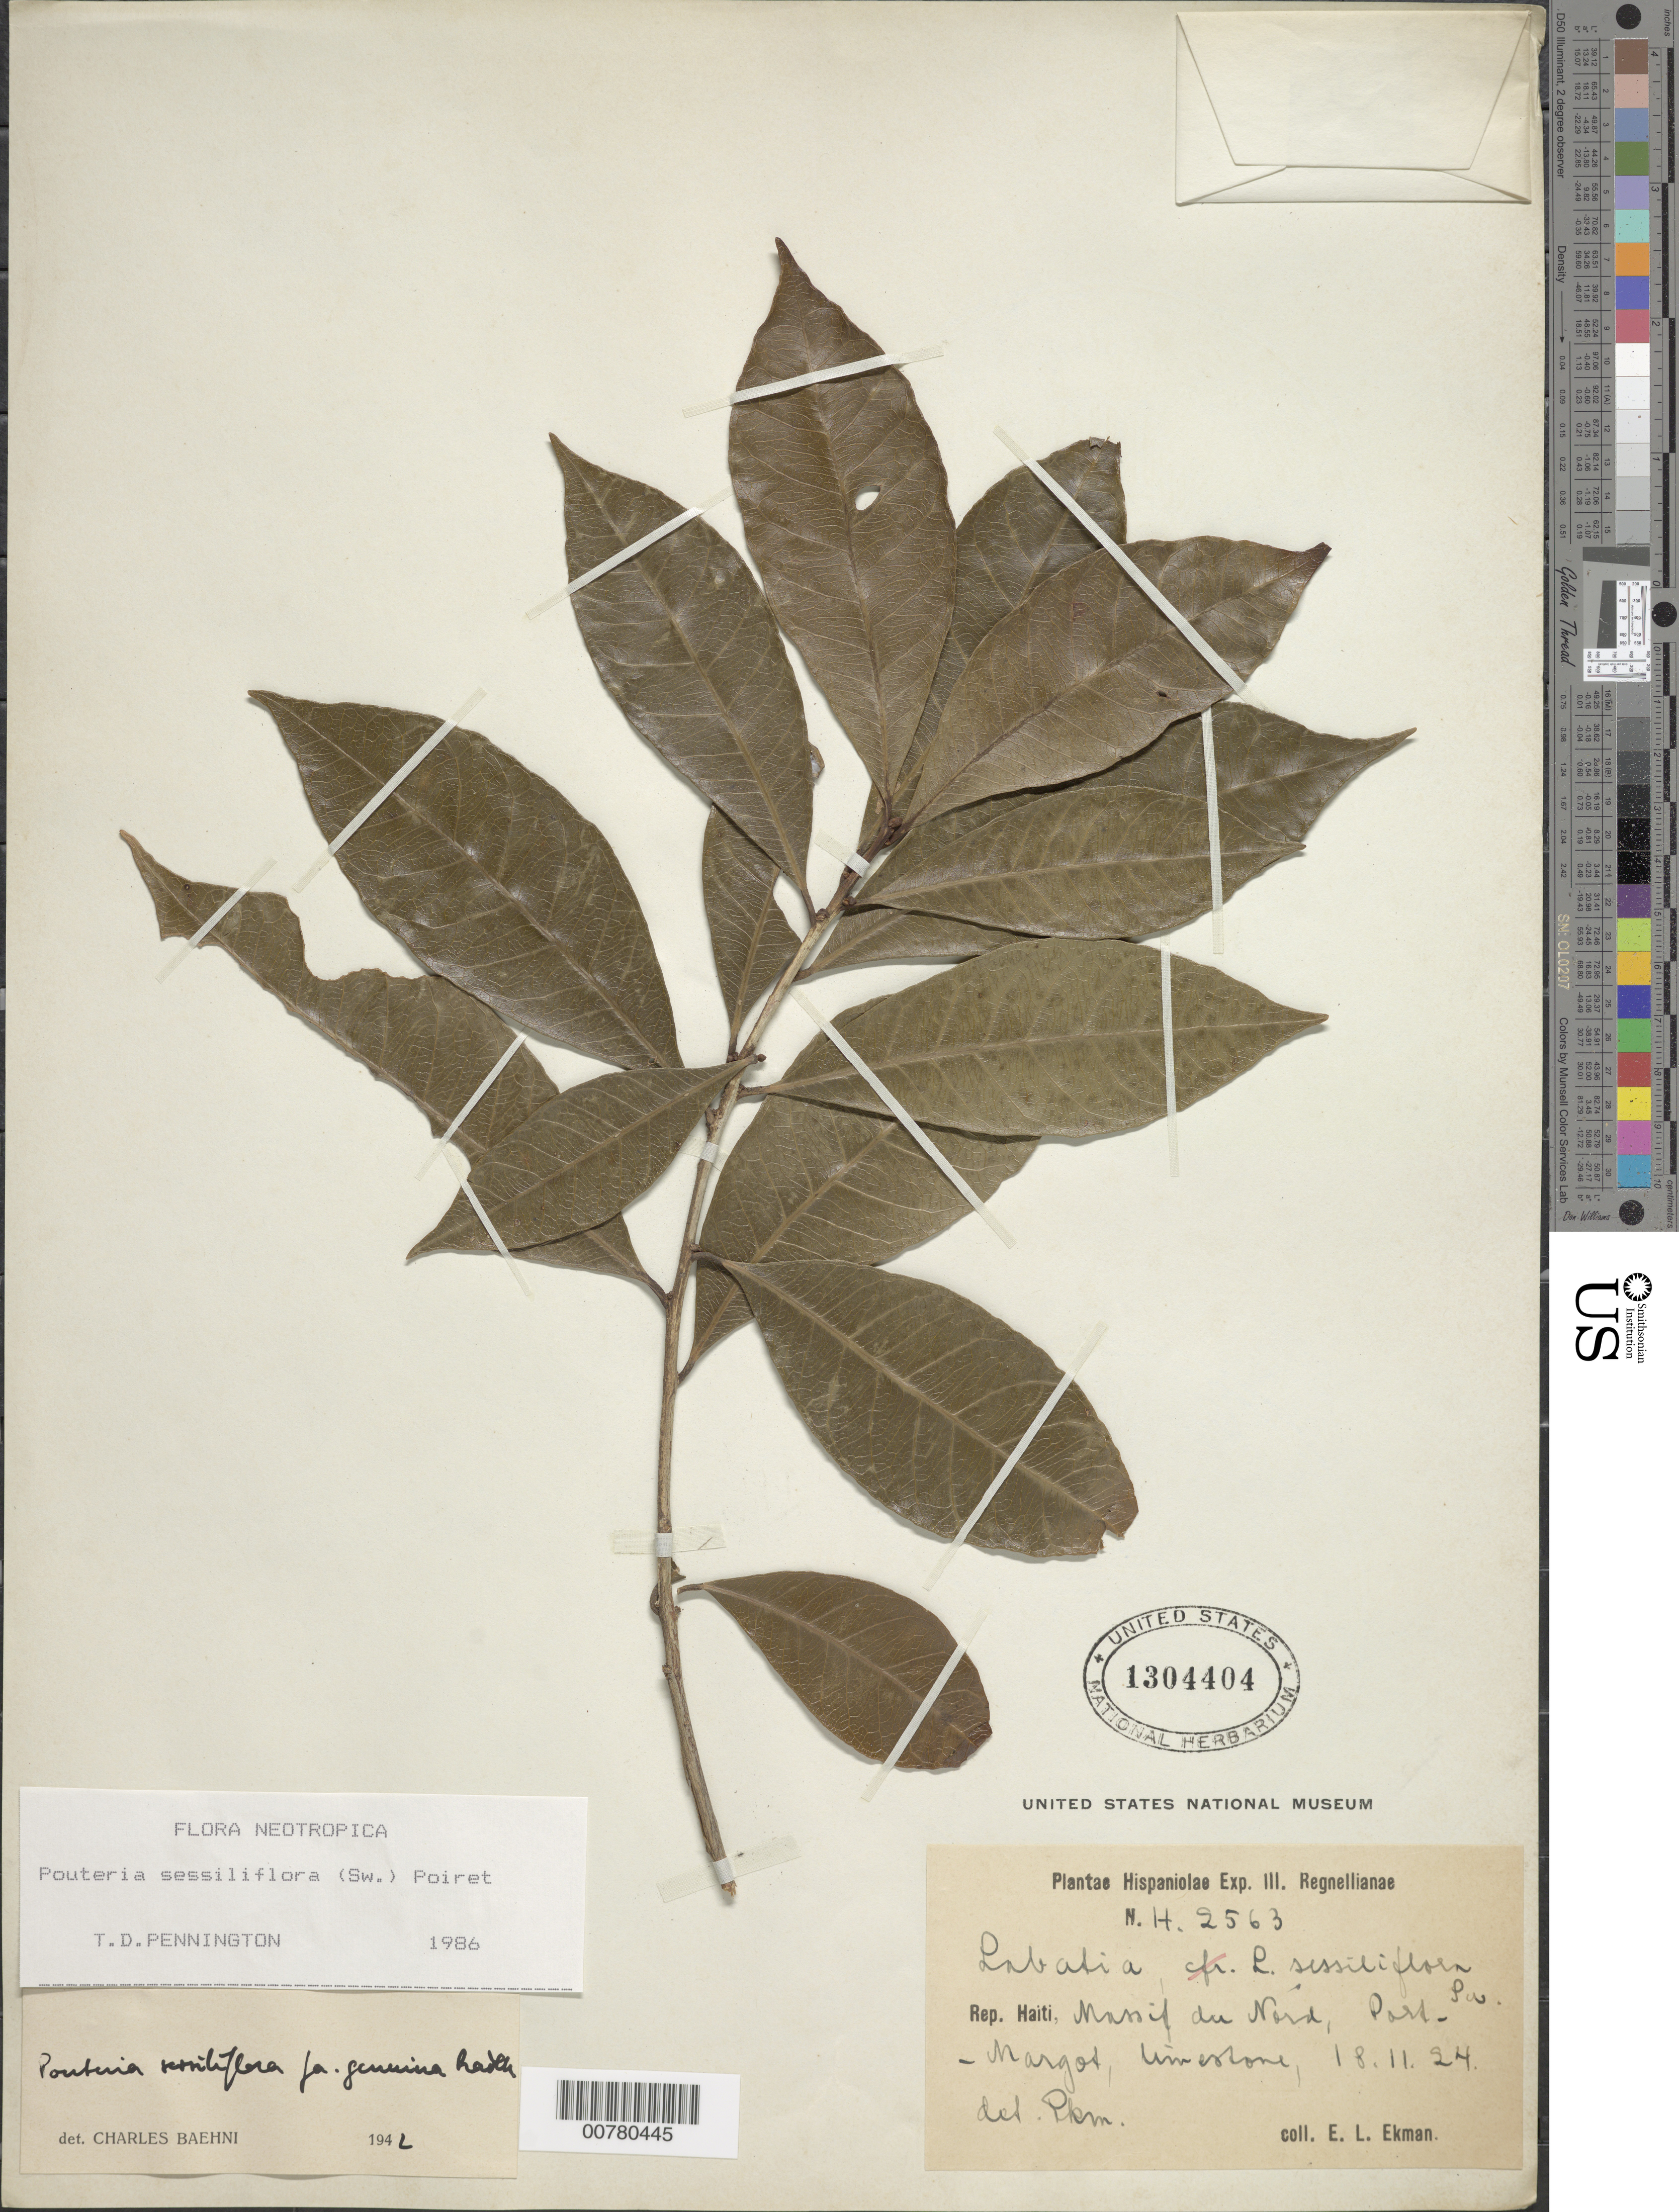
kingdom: Plantae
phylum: Tracheophyta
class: Magnoliopsida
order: Ericales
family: Sapotaceae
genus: Pouteria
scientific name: Pouteria sessiliflora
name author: (Sw.) Poir.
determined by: Pennington, T. D., (K)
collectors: E. L. Ekman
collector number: H 2563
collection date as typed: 18 Nov 1924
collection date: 1924-11-18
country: Haiti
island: Hispaniola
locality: Massif du Nord, Port-Margot.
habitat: Limestone.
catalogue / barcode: US 1304404